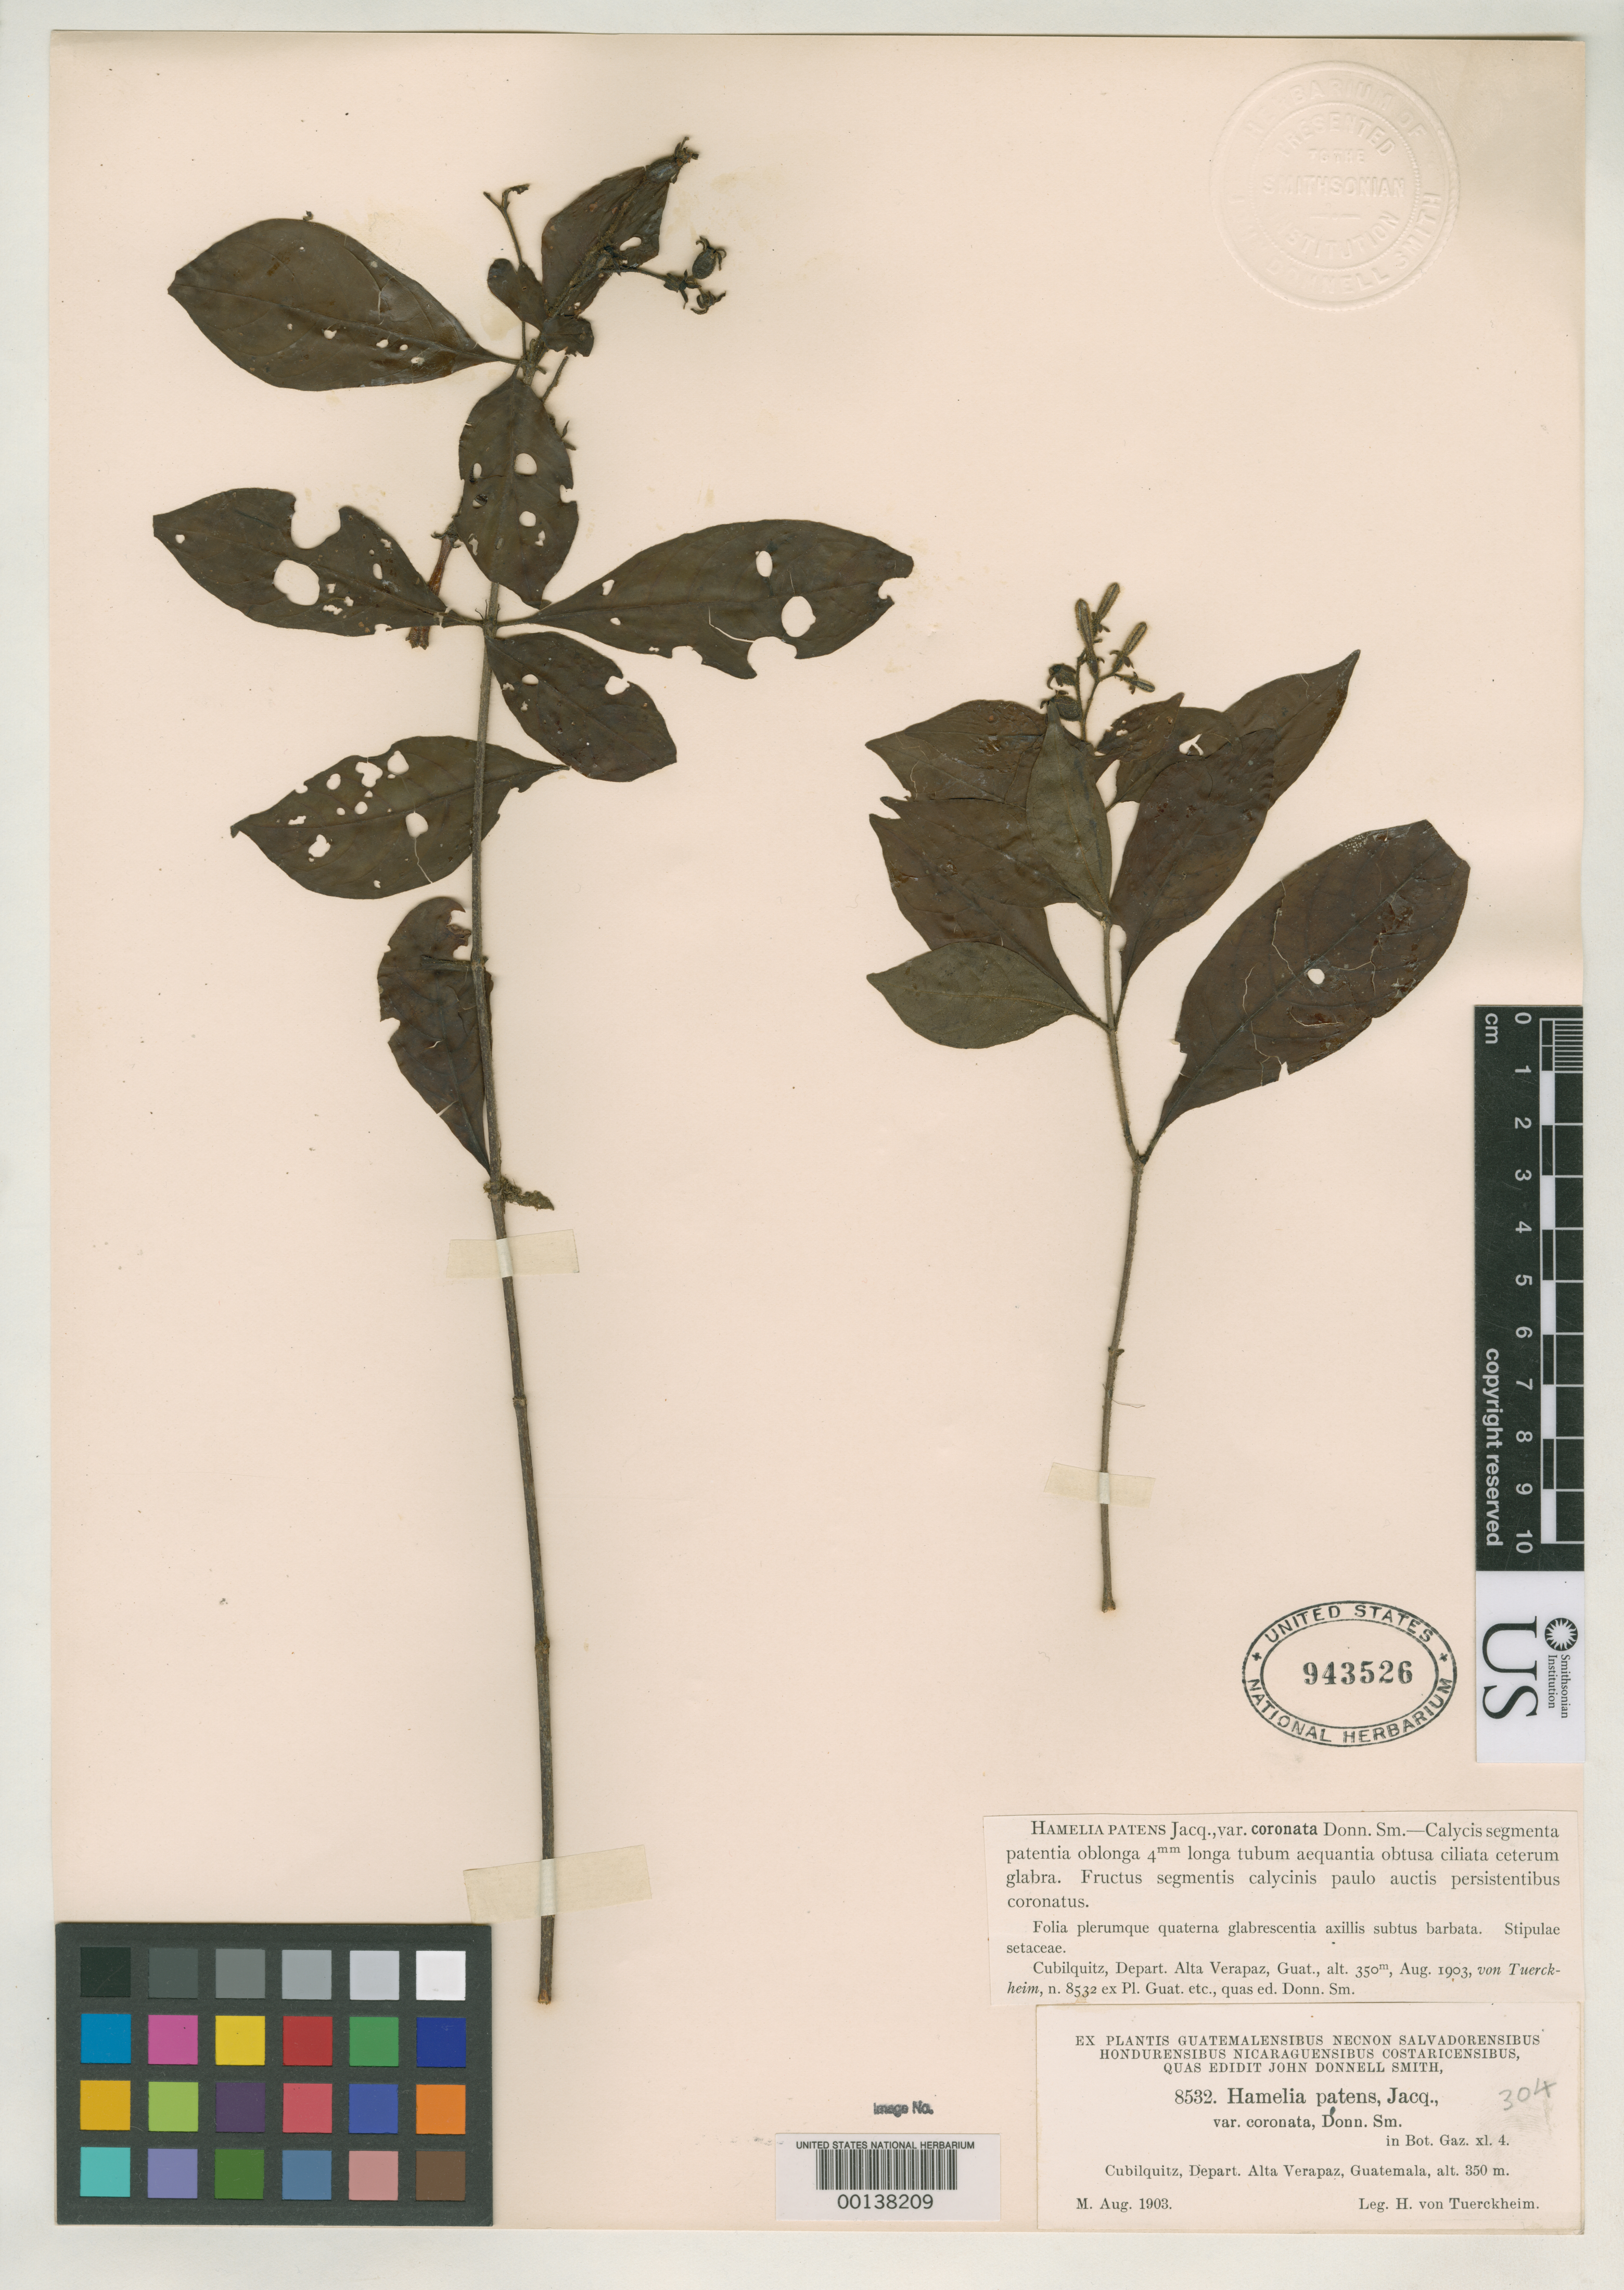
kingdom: Plantae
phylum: Tracheophyta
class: Magnoliopsida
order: Gentianales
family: Rubiaceae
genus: Hamelia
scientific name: Hamelia patens var. coronata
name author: Donn. Sm.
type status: Type Collection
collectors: H. von Türckheim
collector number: J.D.S. 8532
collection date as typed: Aug 1903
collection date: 1903-08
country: Guatemala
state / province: Alta Verapaz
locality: Cubilquitz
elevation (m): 350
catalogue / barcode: US 943526